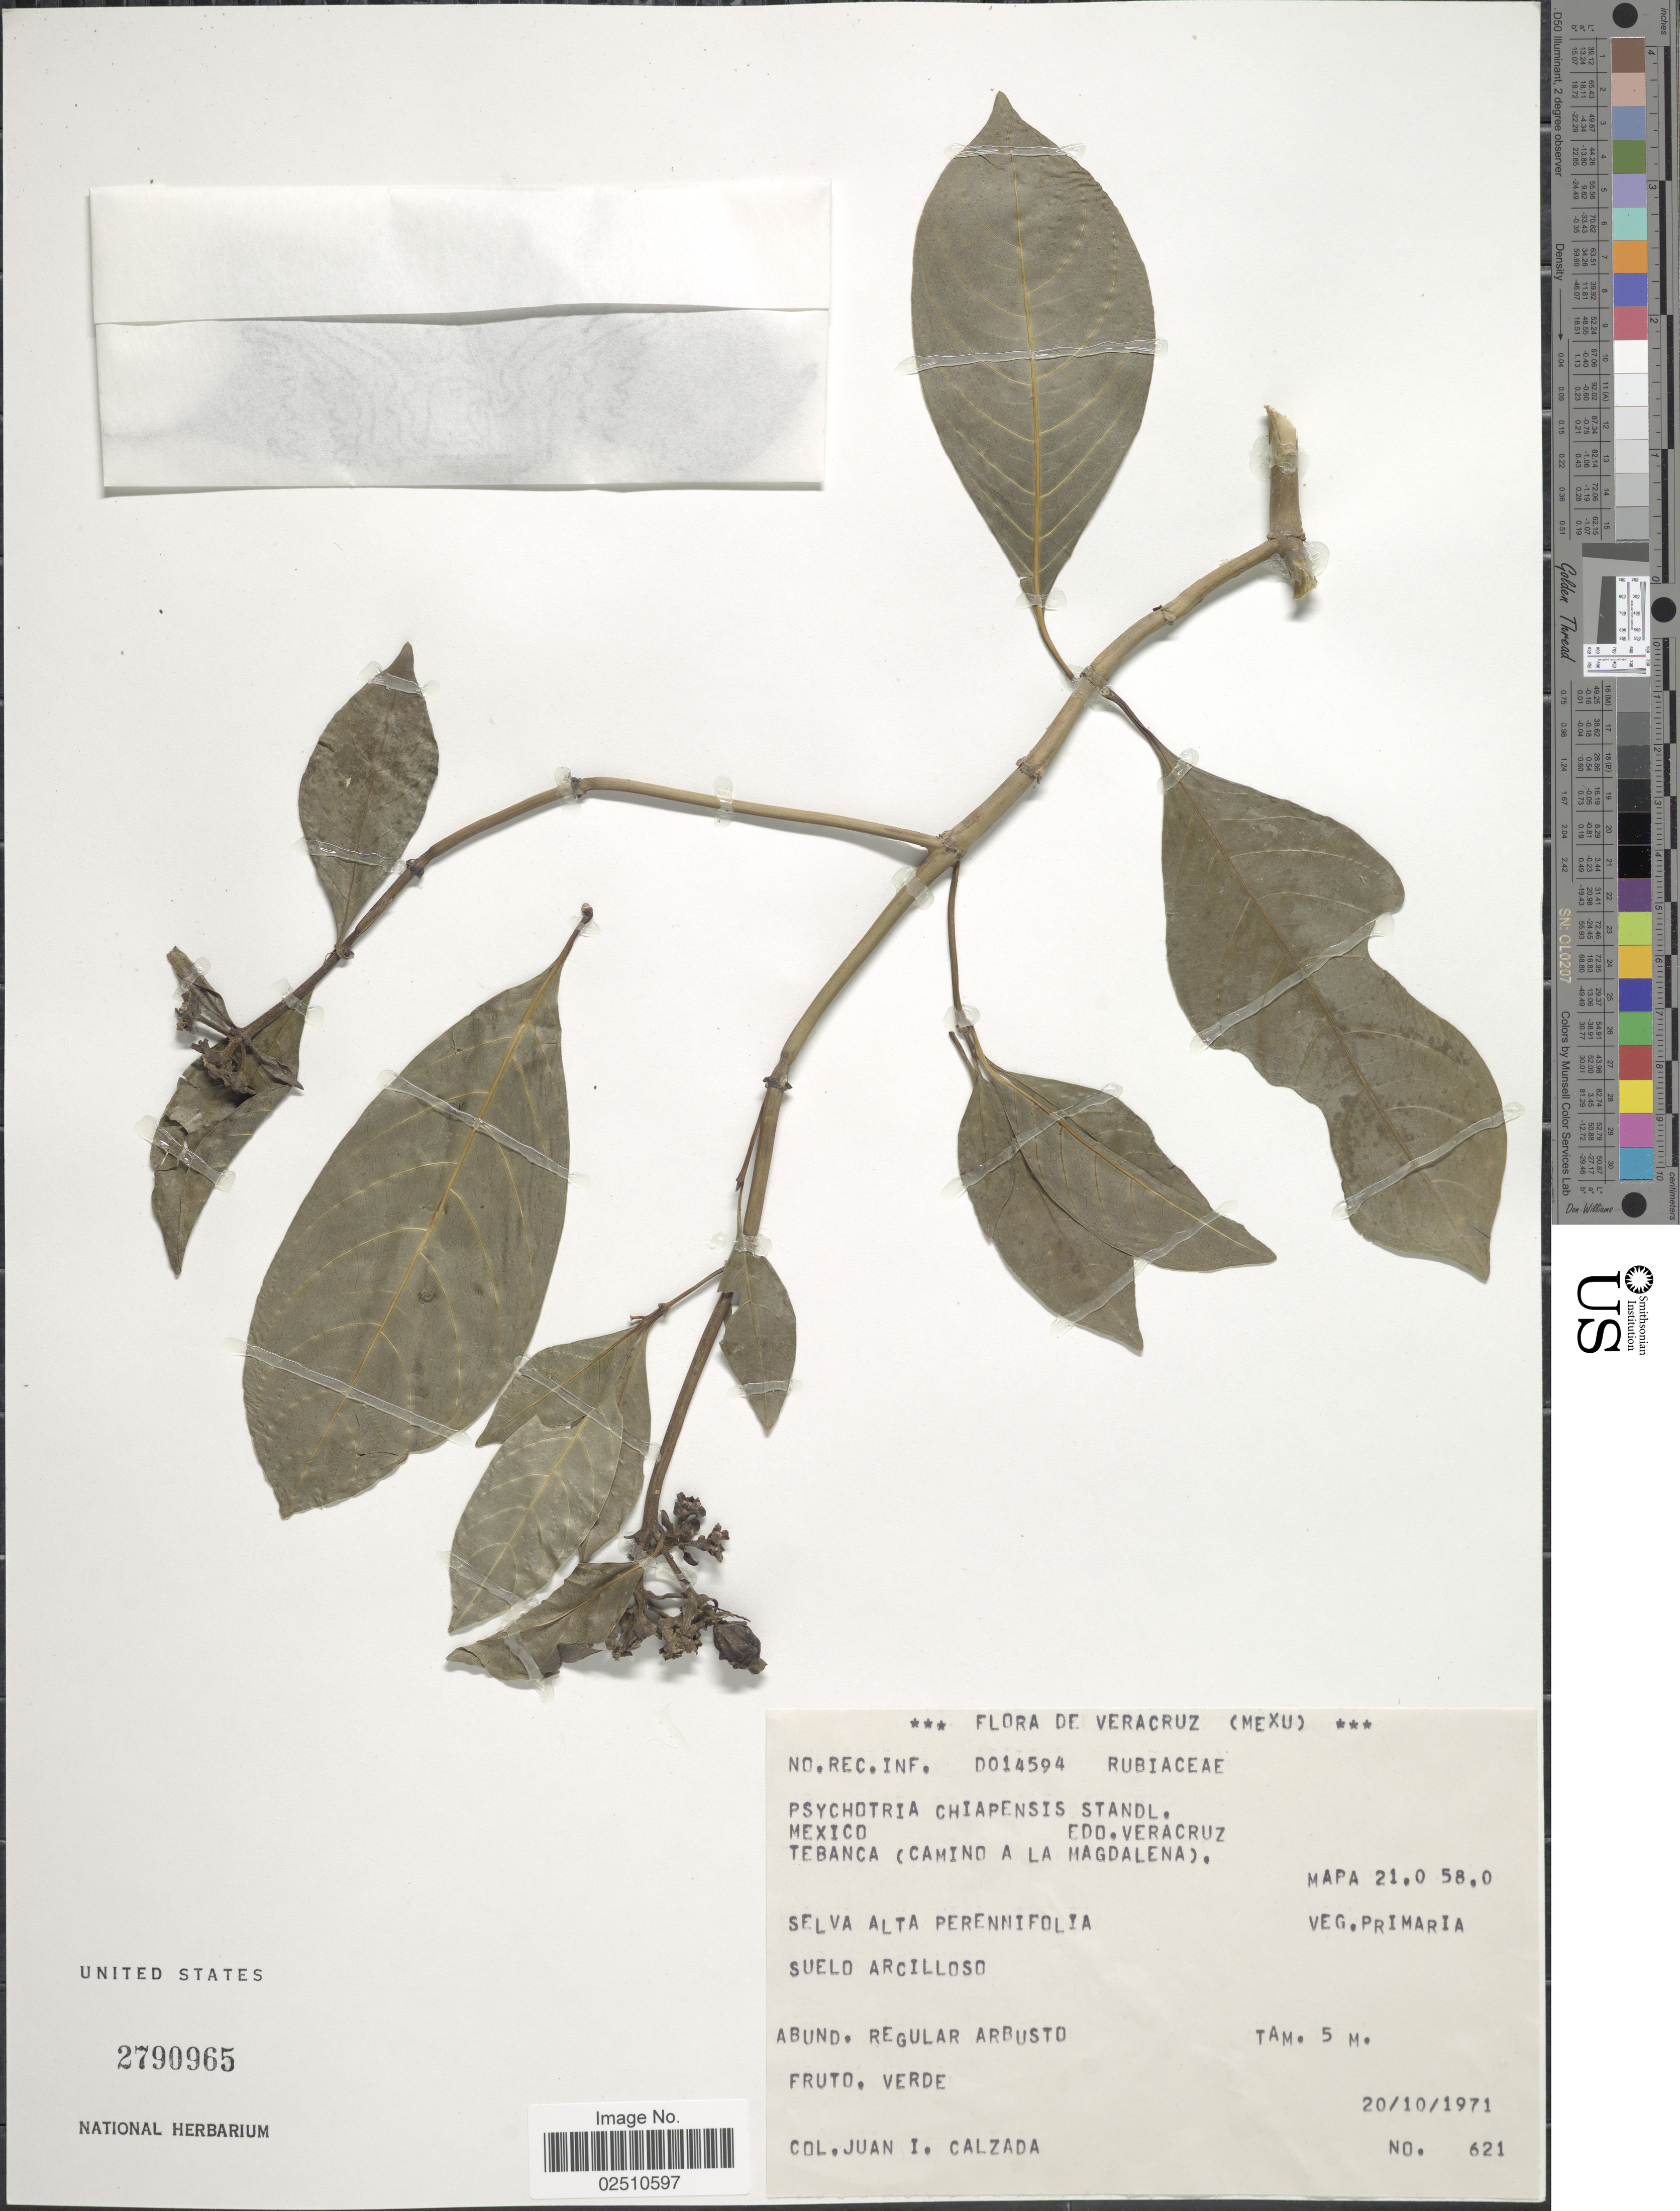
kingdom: Plantae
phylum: Tracheophyta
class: Magnoliopsida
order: Gentianales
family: Rubiaceae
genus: Psychotria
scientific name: Psychotria chiapensis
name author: Standl.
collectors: J. I. Calzada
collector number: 621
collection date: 1971-10-20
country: Mexico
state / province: Veracruz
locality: Veracruz, Tebanca (camino a La Magdalena), Mapa 21.0 58.0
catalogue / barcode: US 2790965